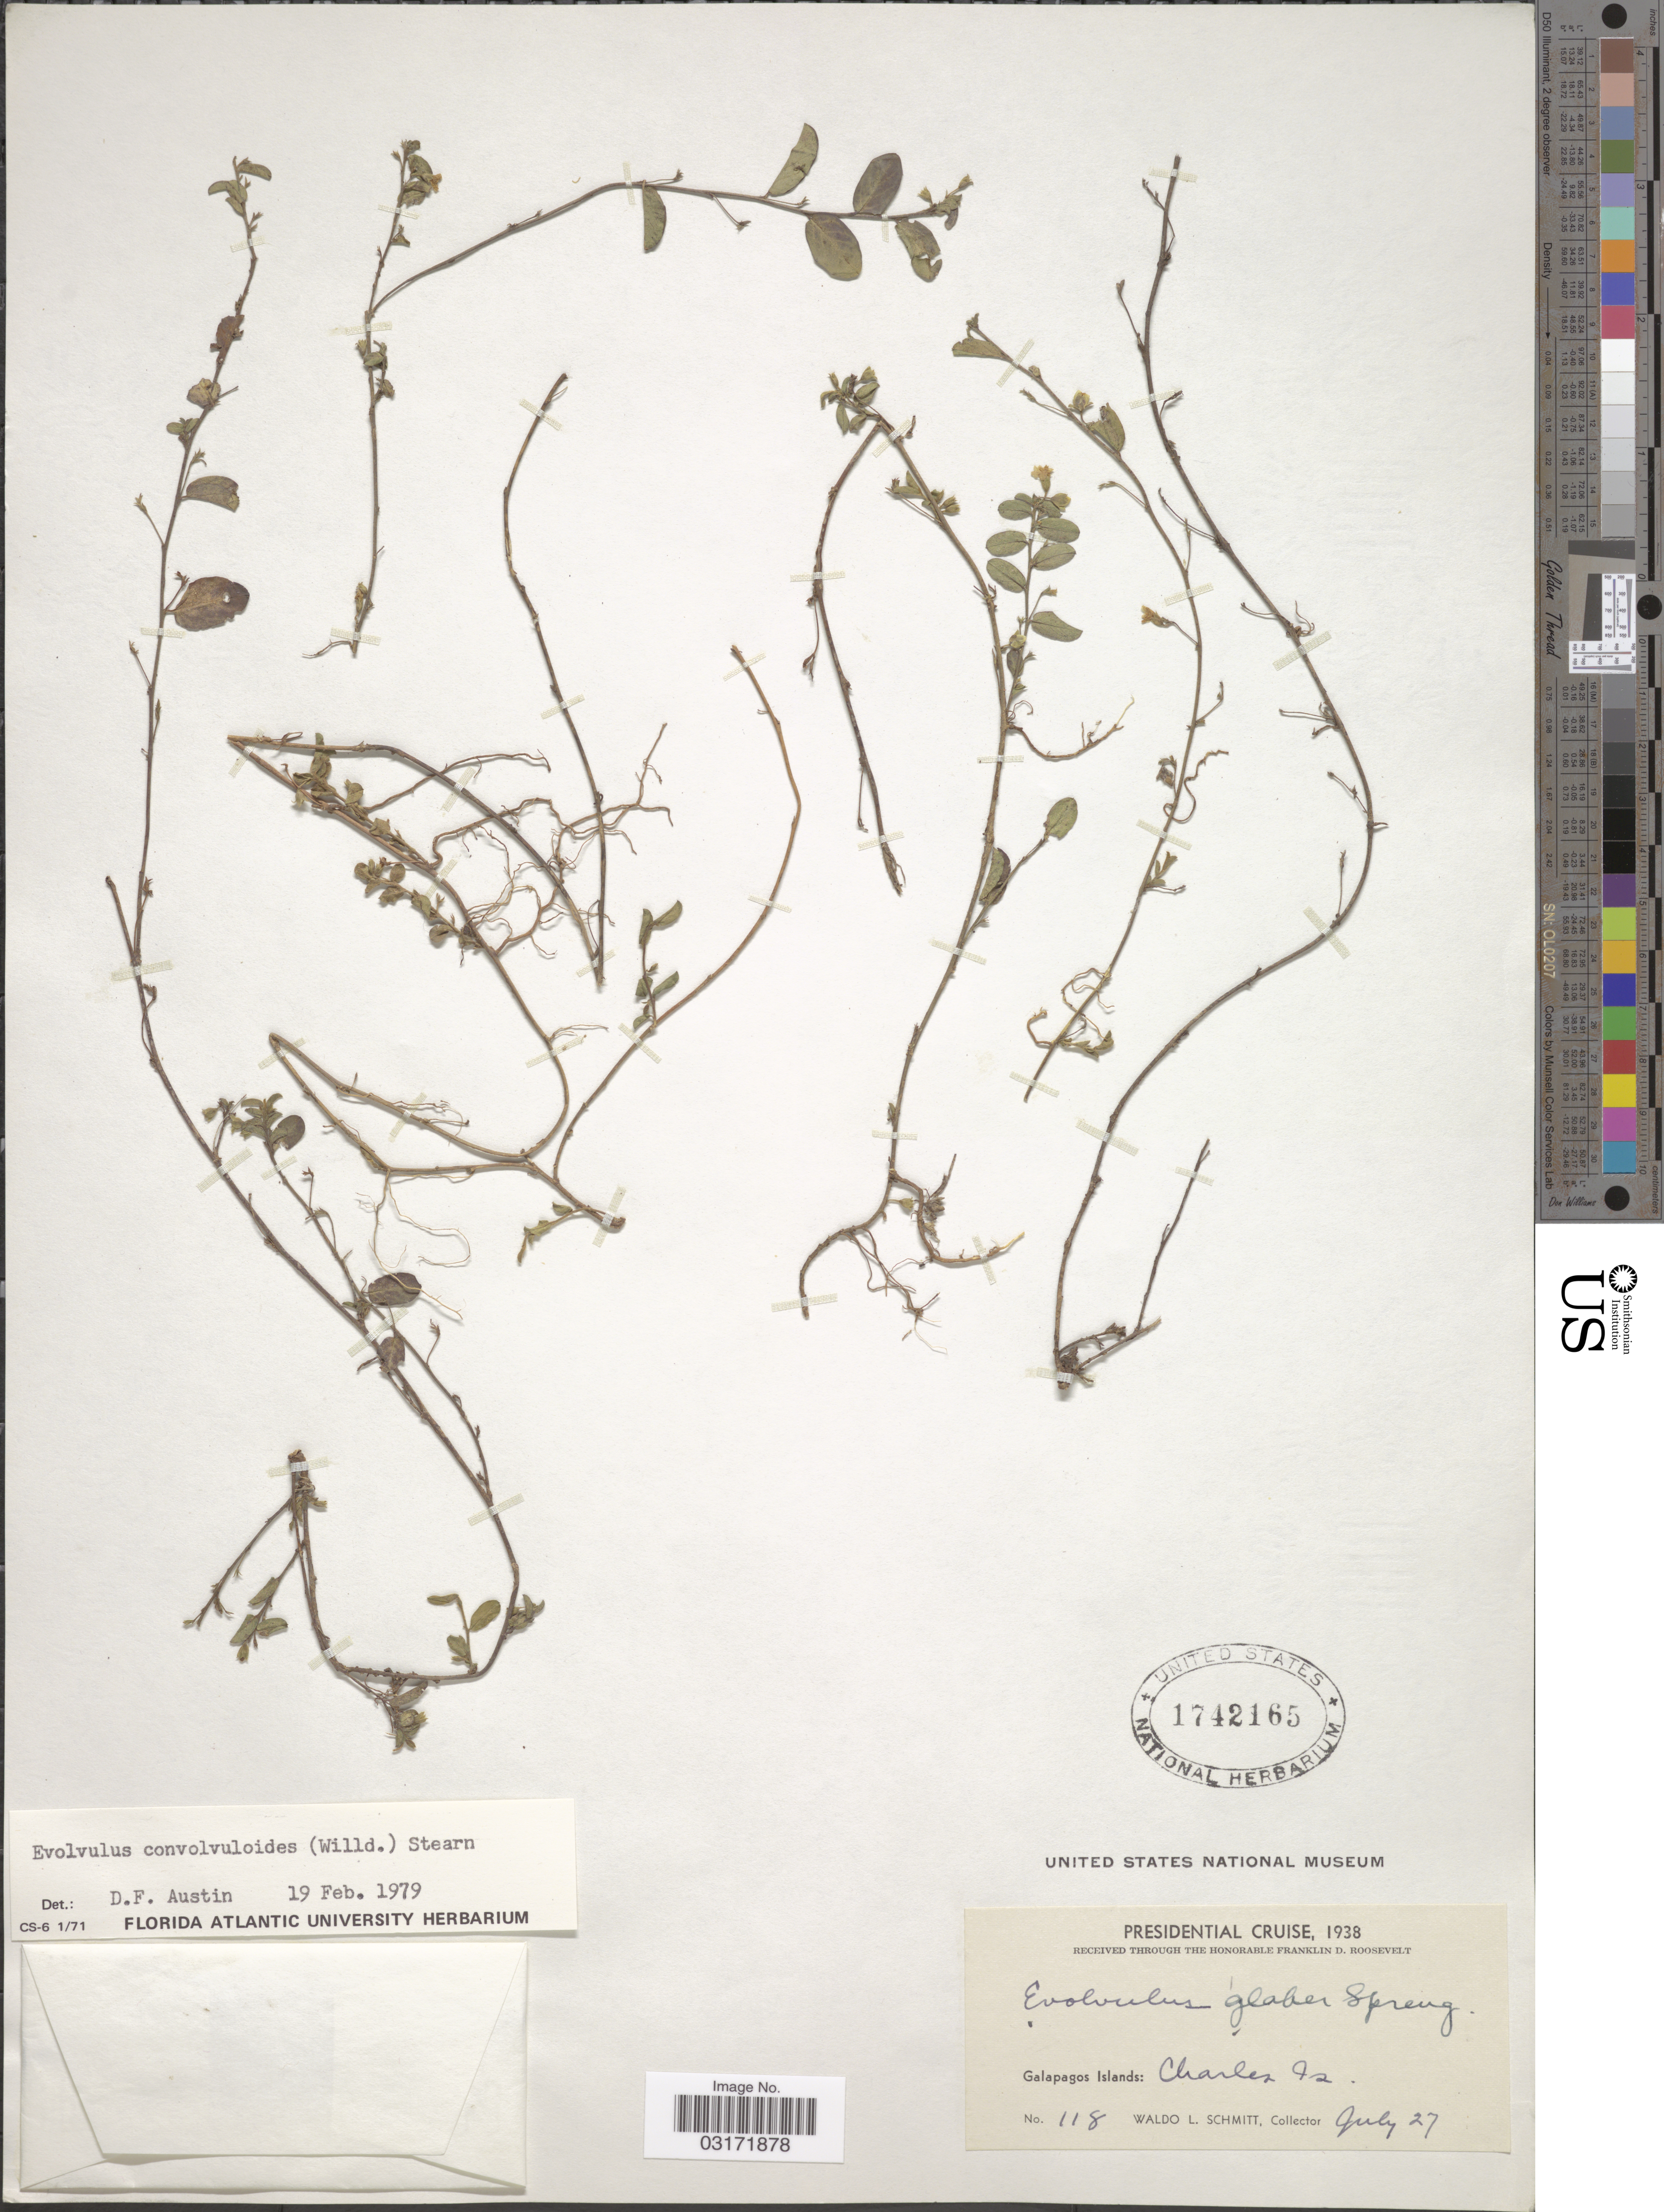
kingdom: Plantae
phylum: Tracheophyta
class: Magnoliopsida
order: Solanales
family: Convolvulaceae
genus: Evolvulus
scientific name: Evolvulus convolvuloides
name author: (Willd. ex Schult.) Stearn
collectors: W. L. Schmitt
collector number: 118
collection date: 1938-07-27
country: Ecuador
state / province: Colón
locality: Galapagos Islands: Charles Is.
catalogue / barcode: US 1742165